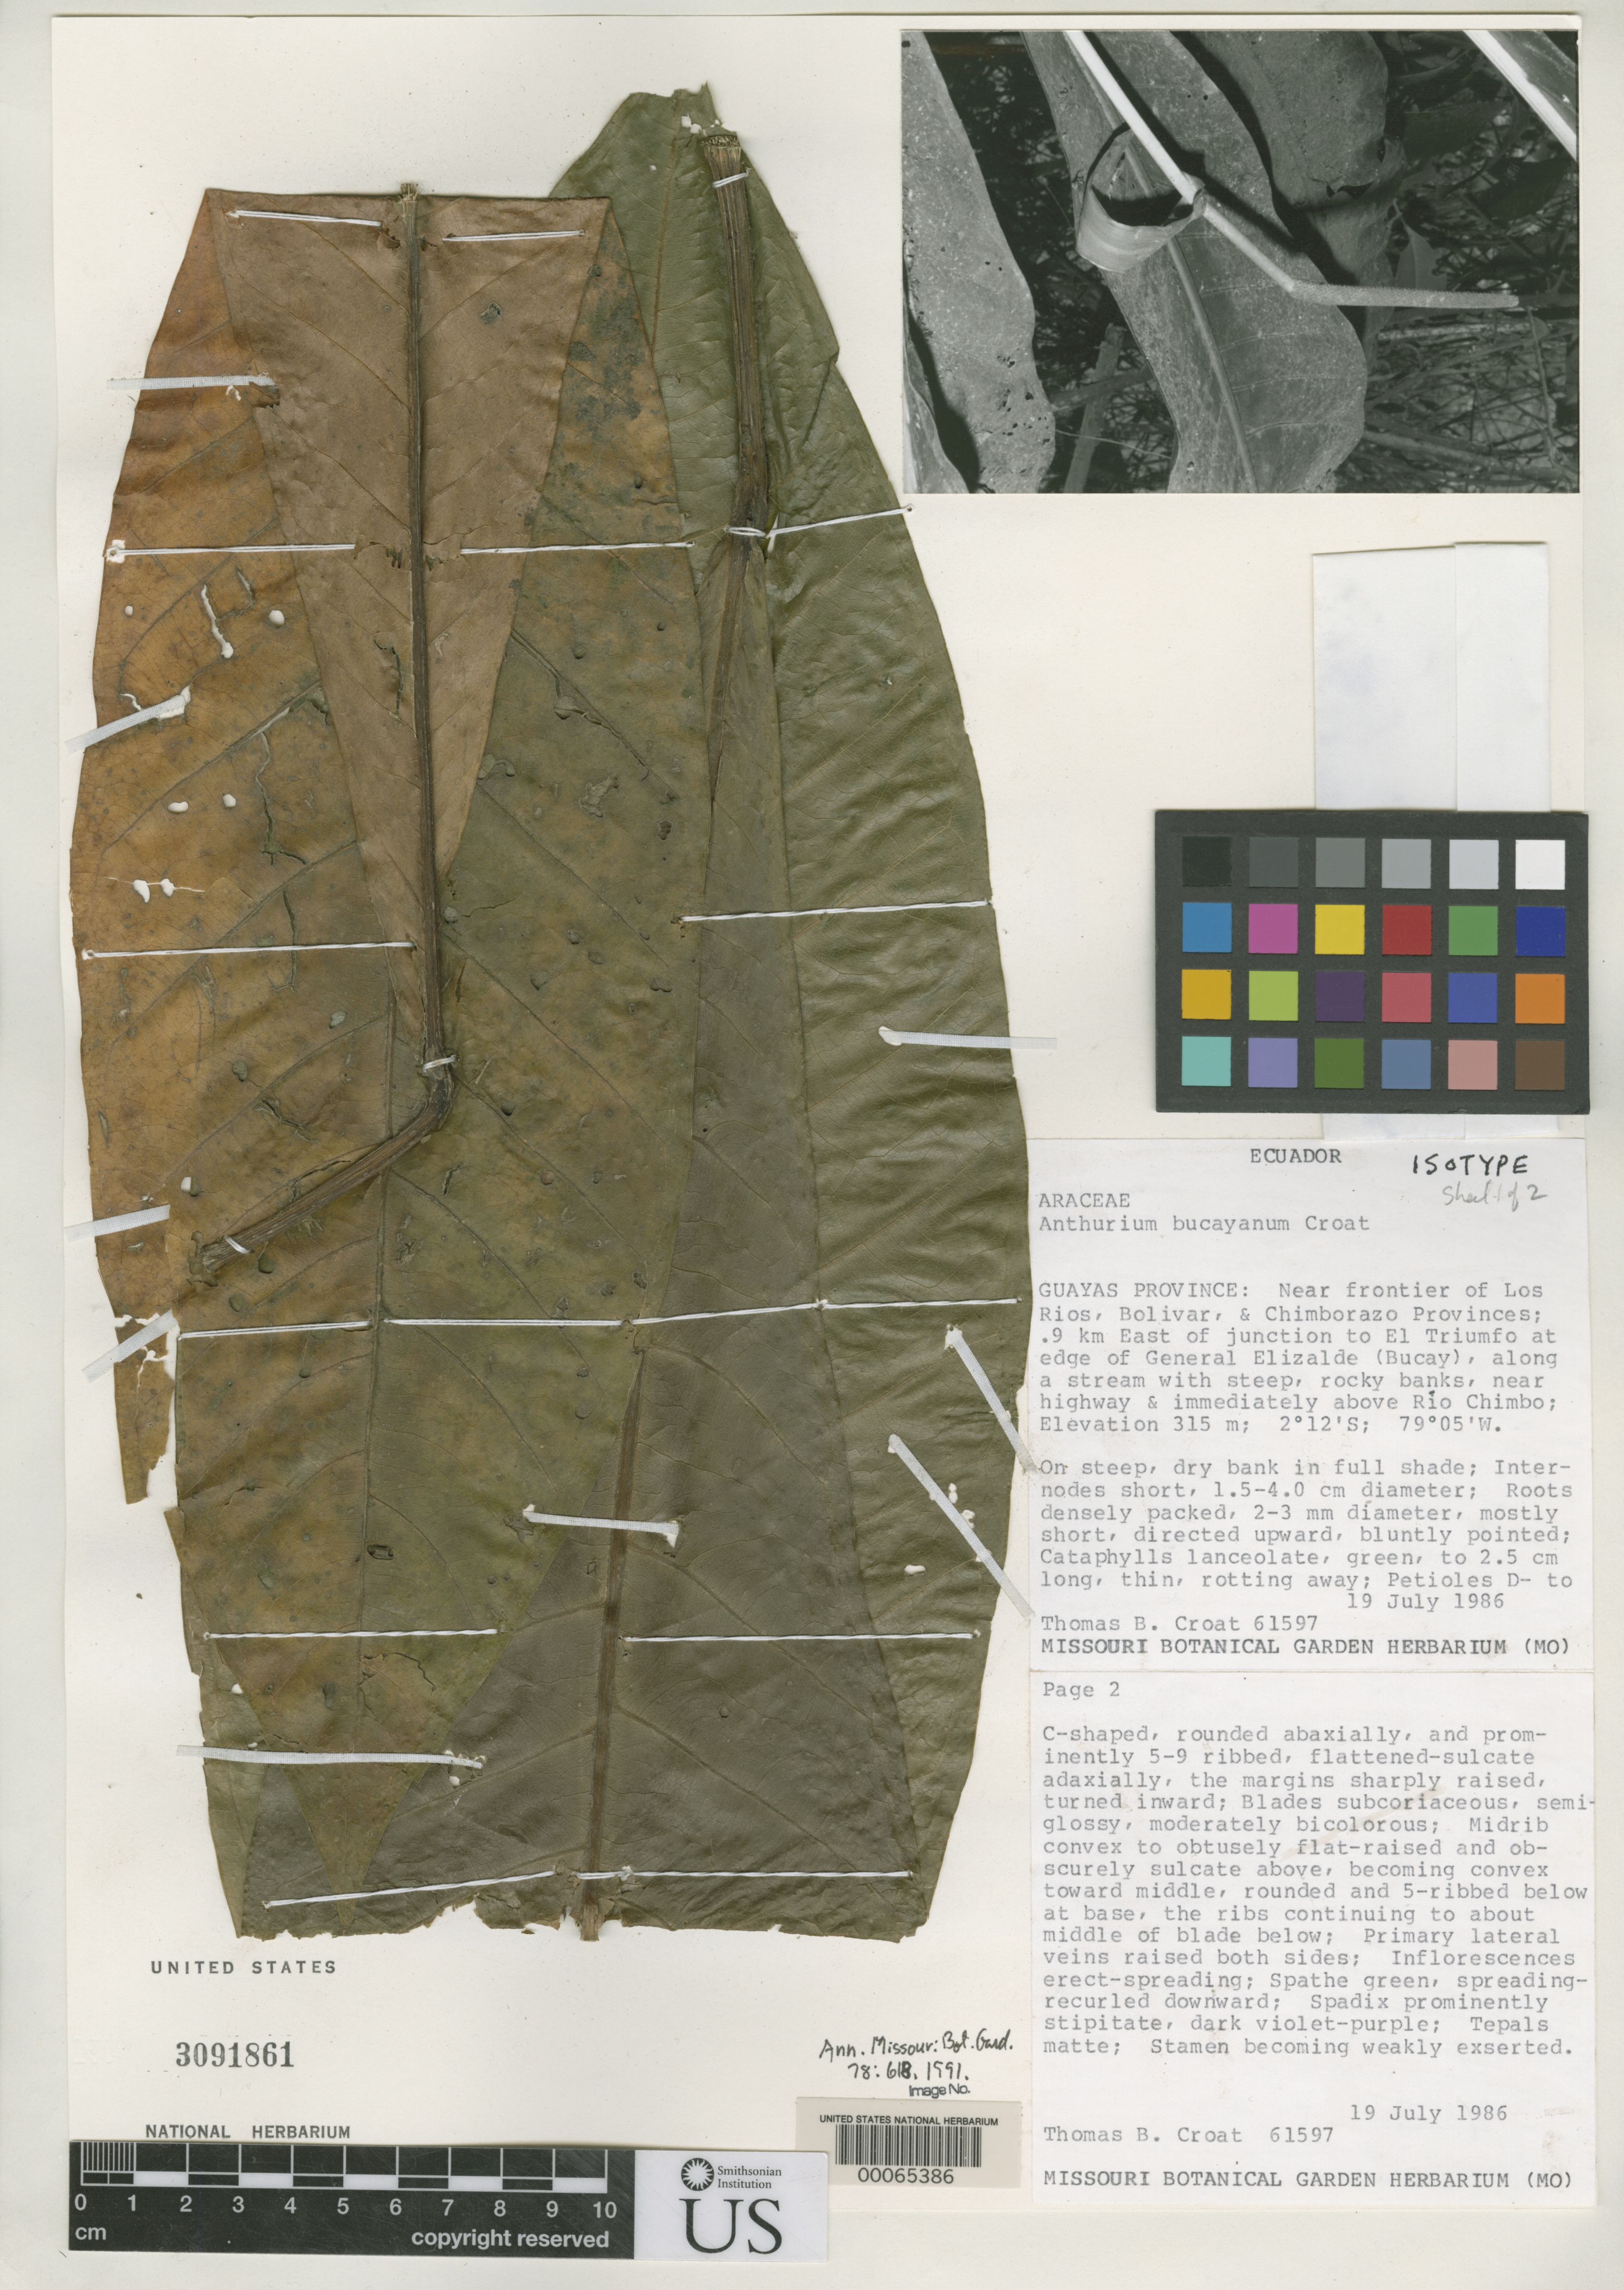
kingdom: Plantae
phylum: Tracheophyta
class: Liliopsida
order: Alismatales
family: Araceae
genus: Anthurium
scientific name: Anthurium bucayanum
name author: Croat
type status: Isotype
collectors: T. B. Croat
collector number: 61597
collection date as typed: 19 Jul 1986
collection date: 1986-07-19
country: Ecuador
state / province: Guayas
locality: Near frontier of Los Rios, Bolivar & Chimborazo Prov., 0.9 km E of junction to El Triumfo at edge of General Elizalde (Bucay).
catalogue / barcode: US 3091861